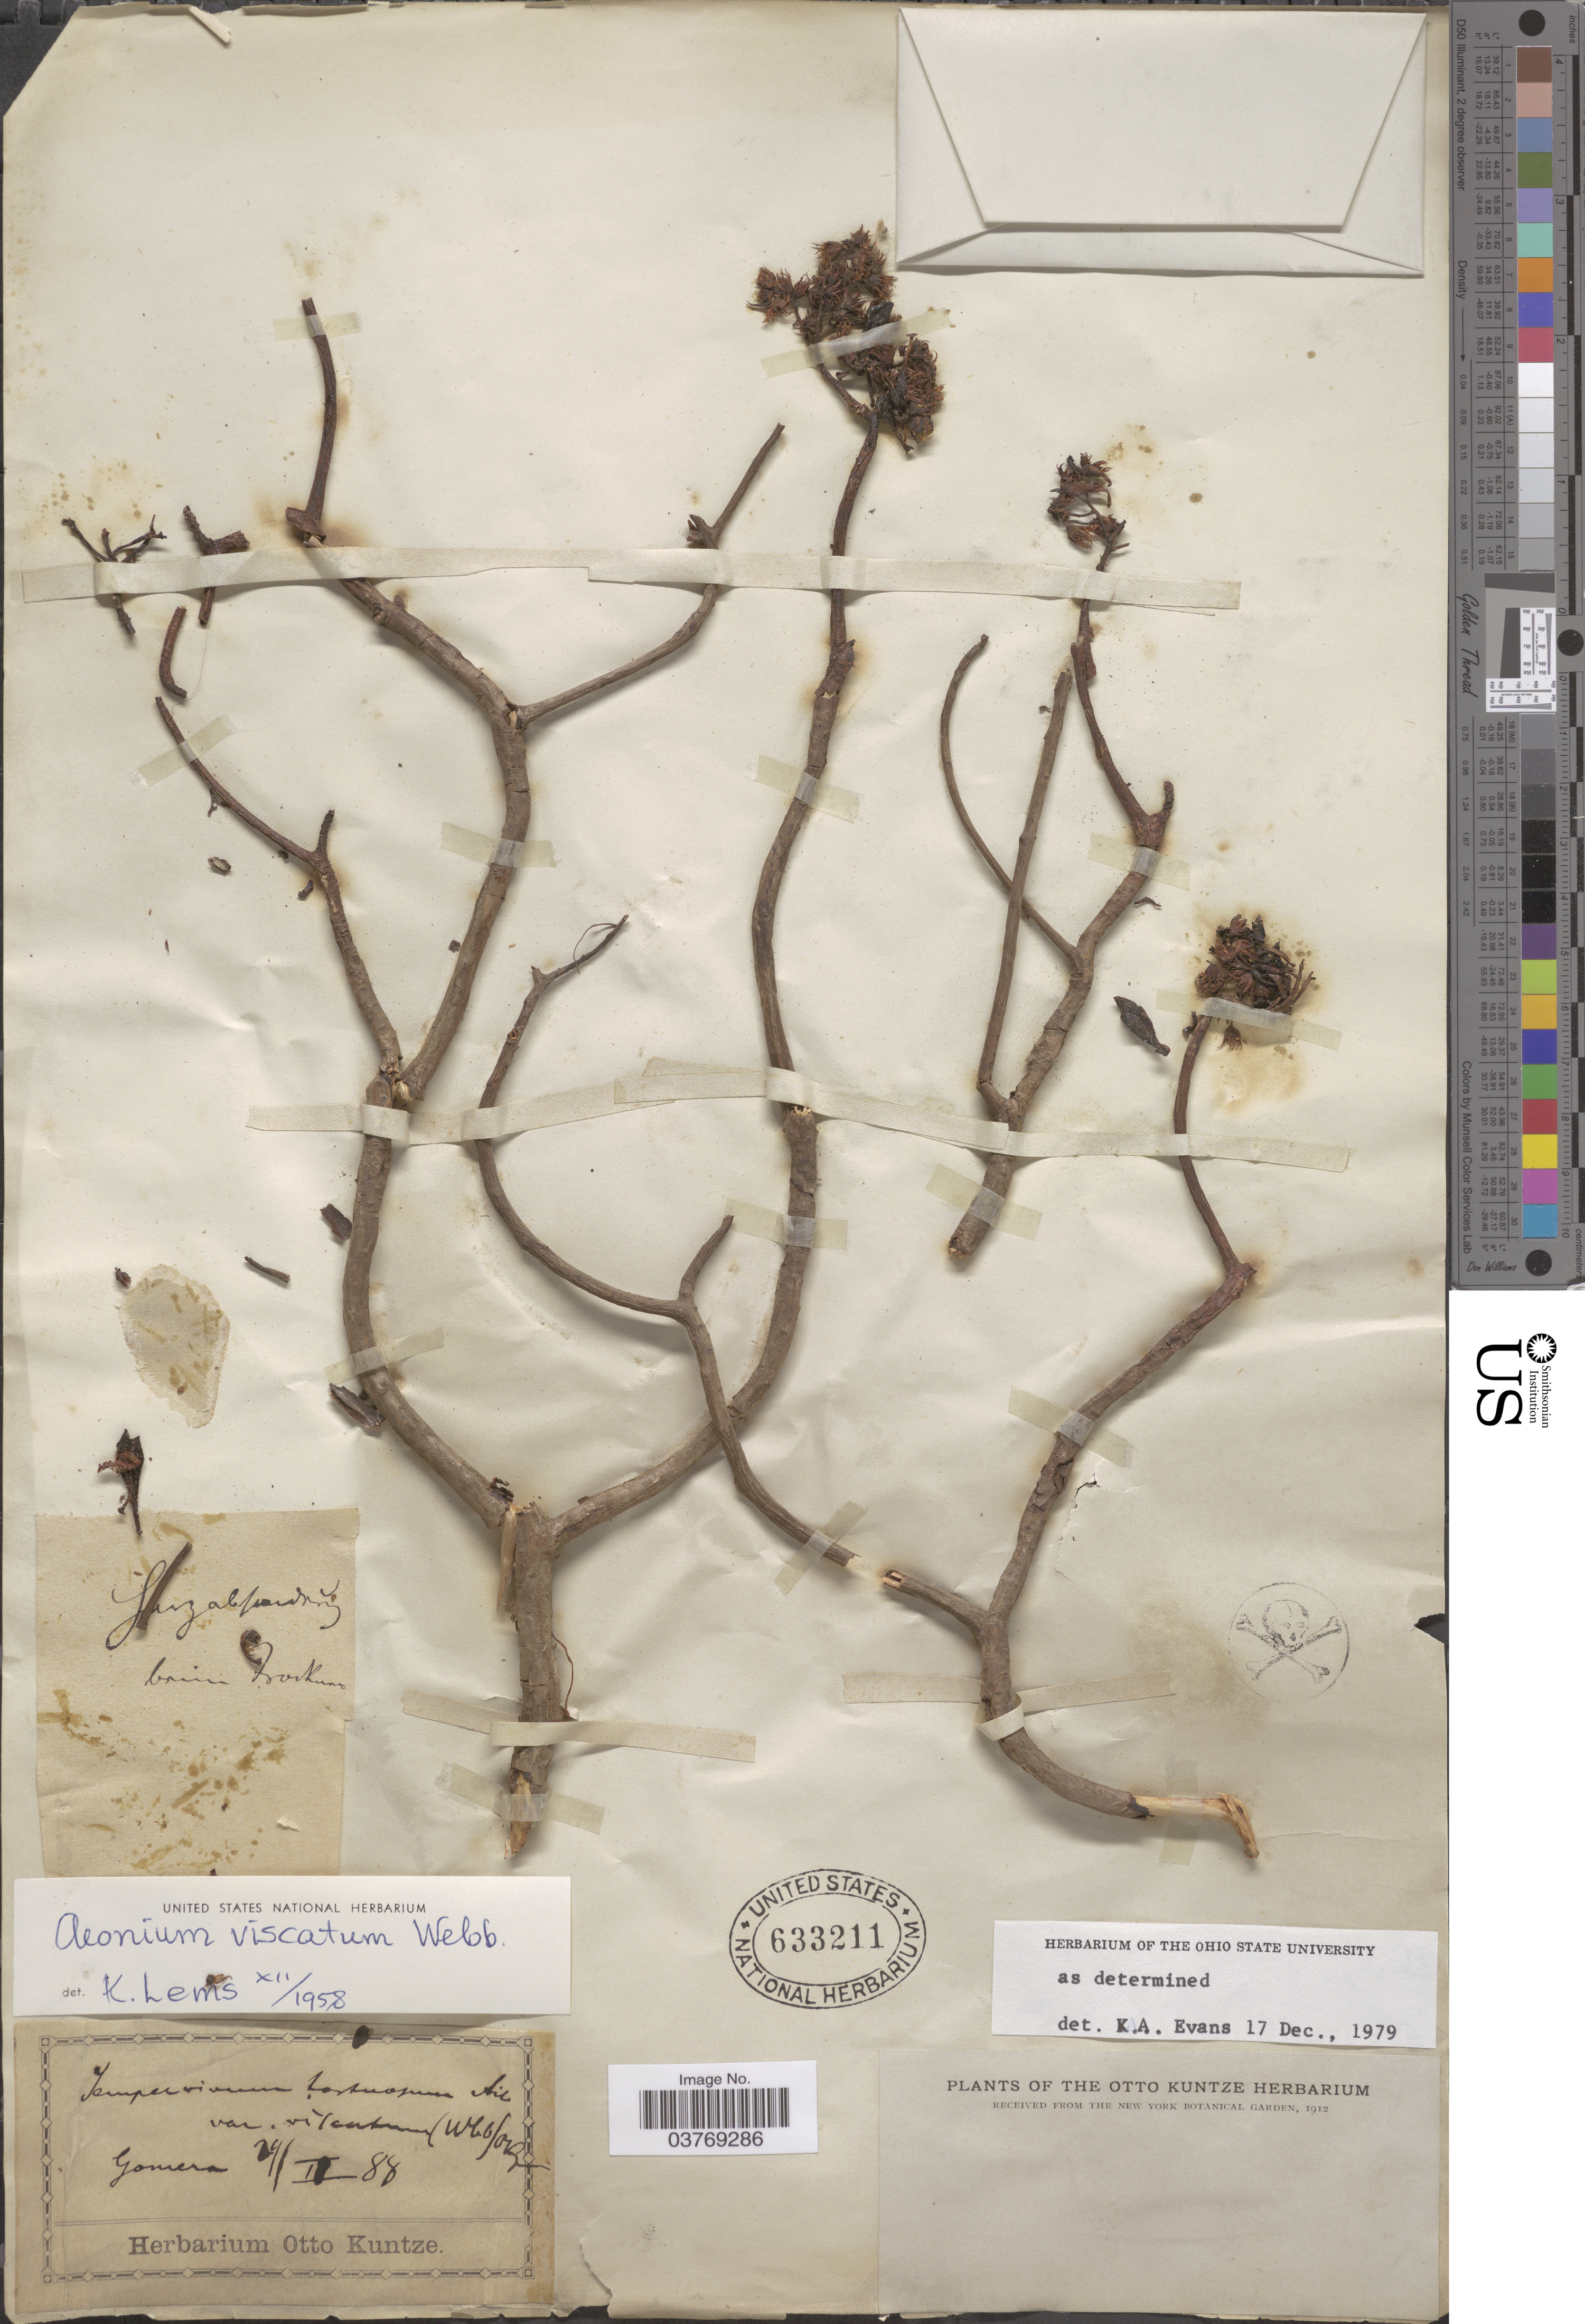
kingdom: Plantae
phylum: Tracheophyta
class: Magnoliopsida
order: Saxifragales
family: Crassulaceae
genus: Aeonium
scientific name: Aeonium viscatum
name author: Webb ex Bolle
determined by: Evans, K.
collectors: ex herb. Otto Kuntze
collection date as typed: Transcribed d/m/y: 24/2/88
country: Spain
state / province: Canarias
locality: Gomera.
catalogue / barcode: US 633211